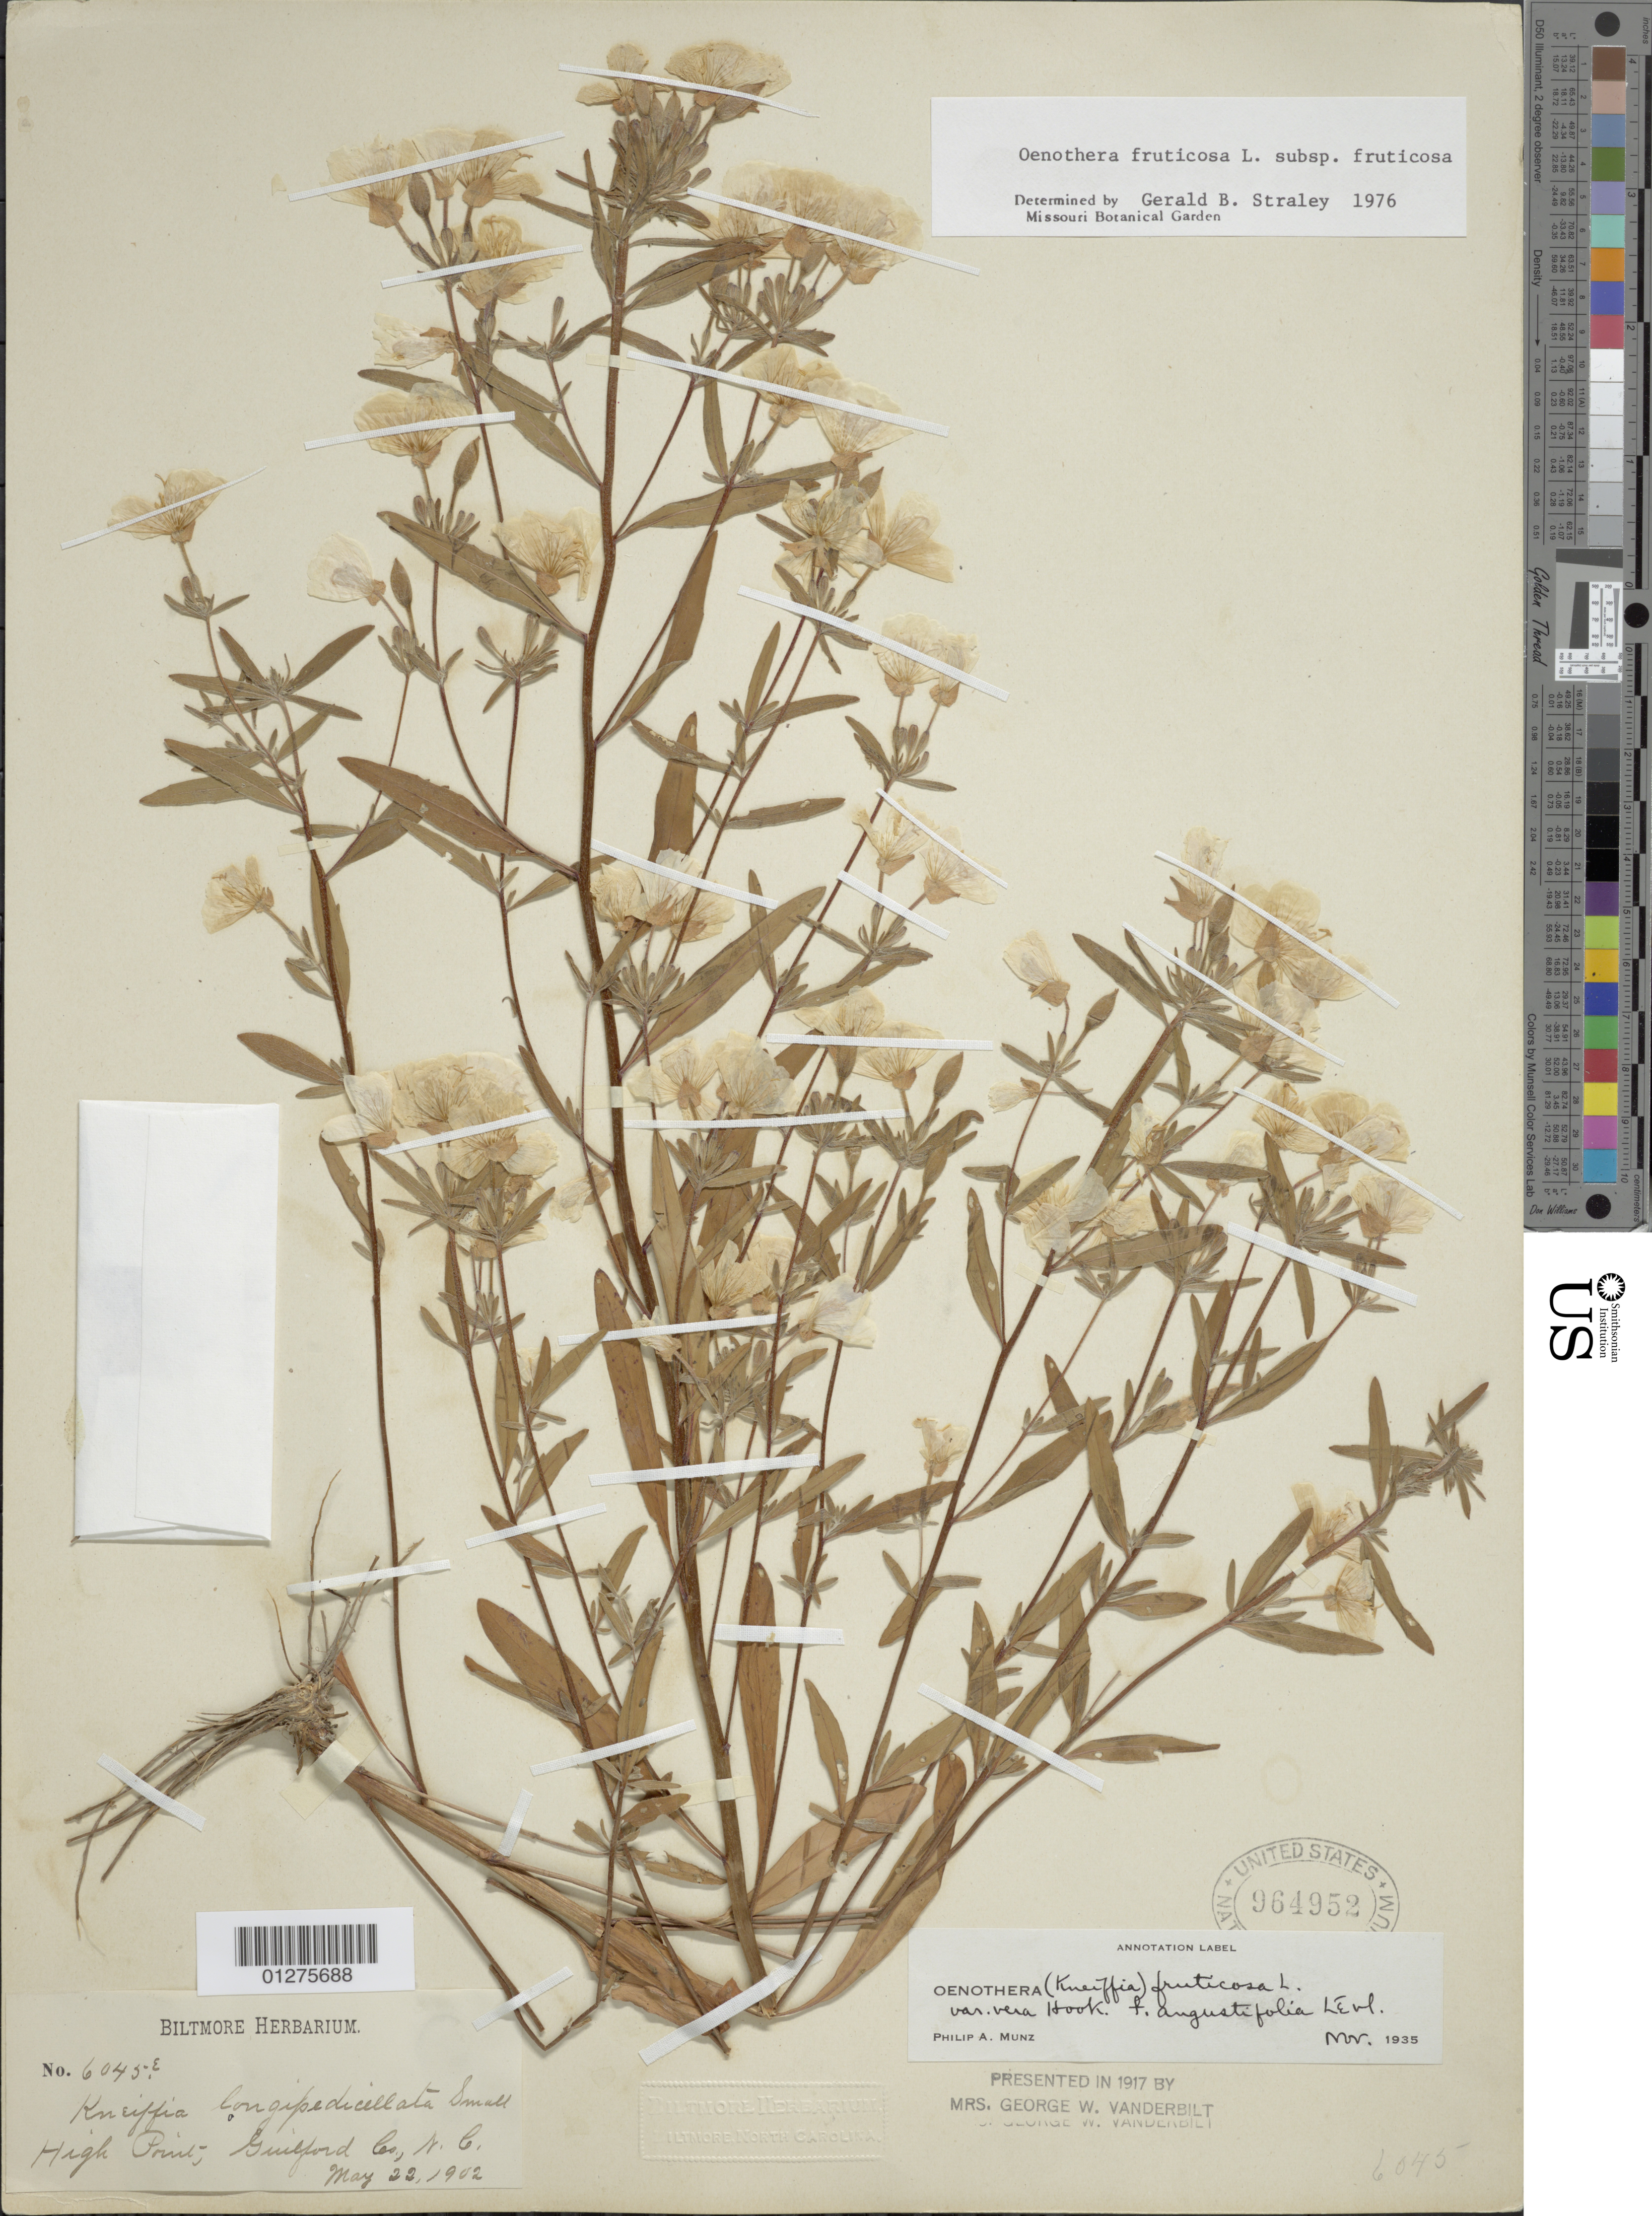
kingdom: Plantae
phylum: Tracheophyta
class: Magnoliopsida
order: Myrtales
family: Onagraceae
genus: Oenothera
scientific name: Oenothera fruticosa subsp. fruticosa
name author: L.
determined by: Straley, G. B.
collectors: ex herb. Biltmore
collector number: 6045e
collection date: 1902-05-22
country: United States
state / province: North Carolina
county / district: Guilford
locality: High Point.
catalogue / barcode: US 964952